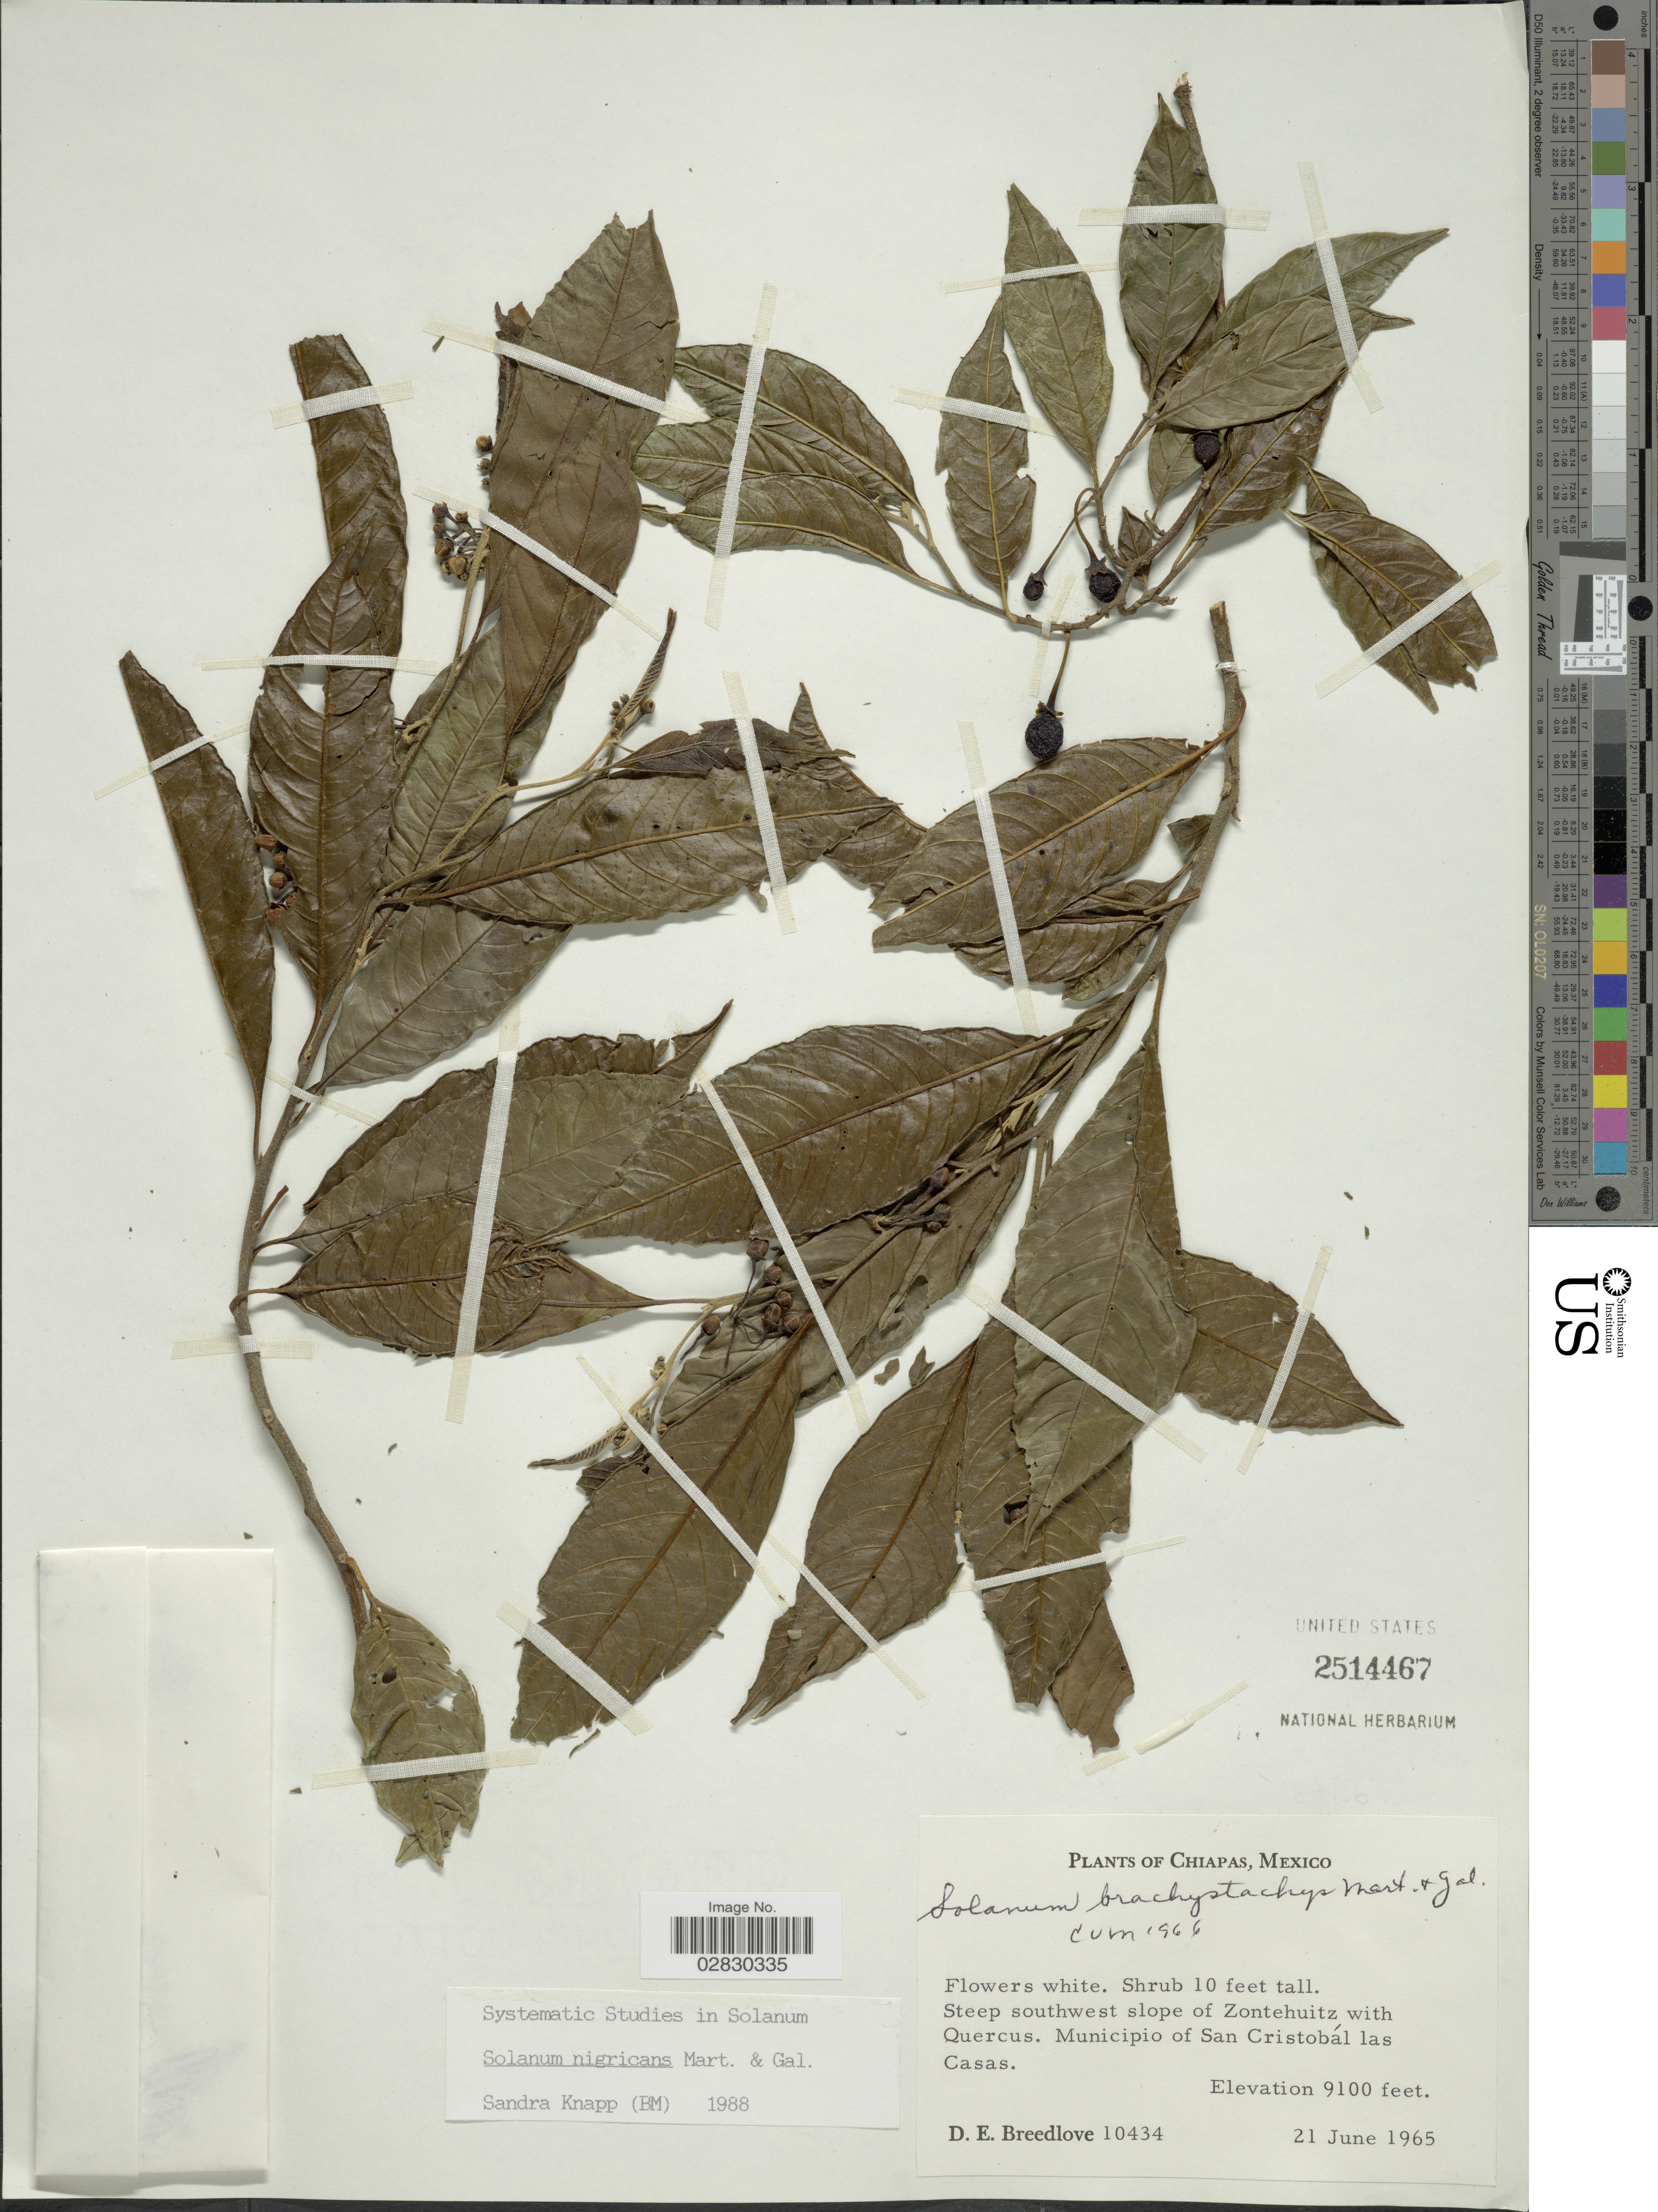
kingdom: Plantae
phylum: Tracheophyta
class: Magnoliopsida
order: Solanales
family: Solanaceae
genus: Solanum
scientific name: Solanum nigricans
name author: M. Martens & Galeotti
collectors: D. E. Breedlove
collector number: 10434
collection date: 1965-06-21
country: Mexico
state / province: Chiapas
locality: Steep southwest slope of Zontehuitz with Quercus. Municipio of San Cristobál las Casas.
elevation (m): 2774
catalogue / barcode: US 2514467